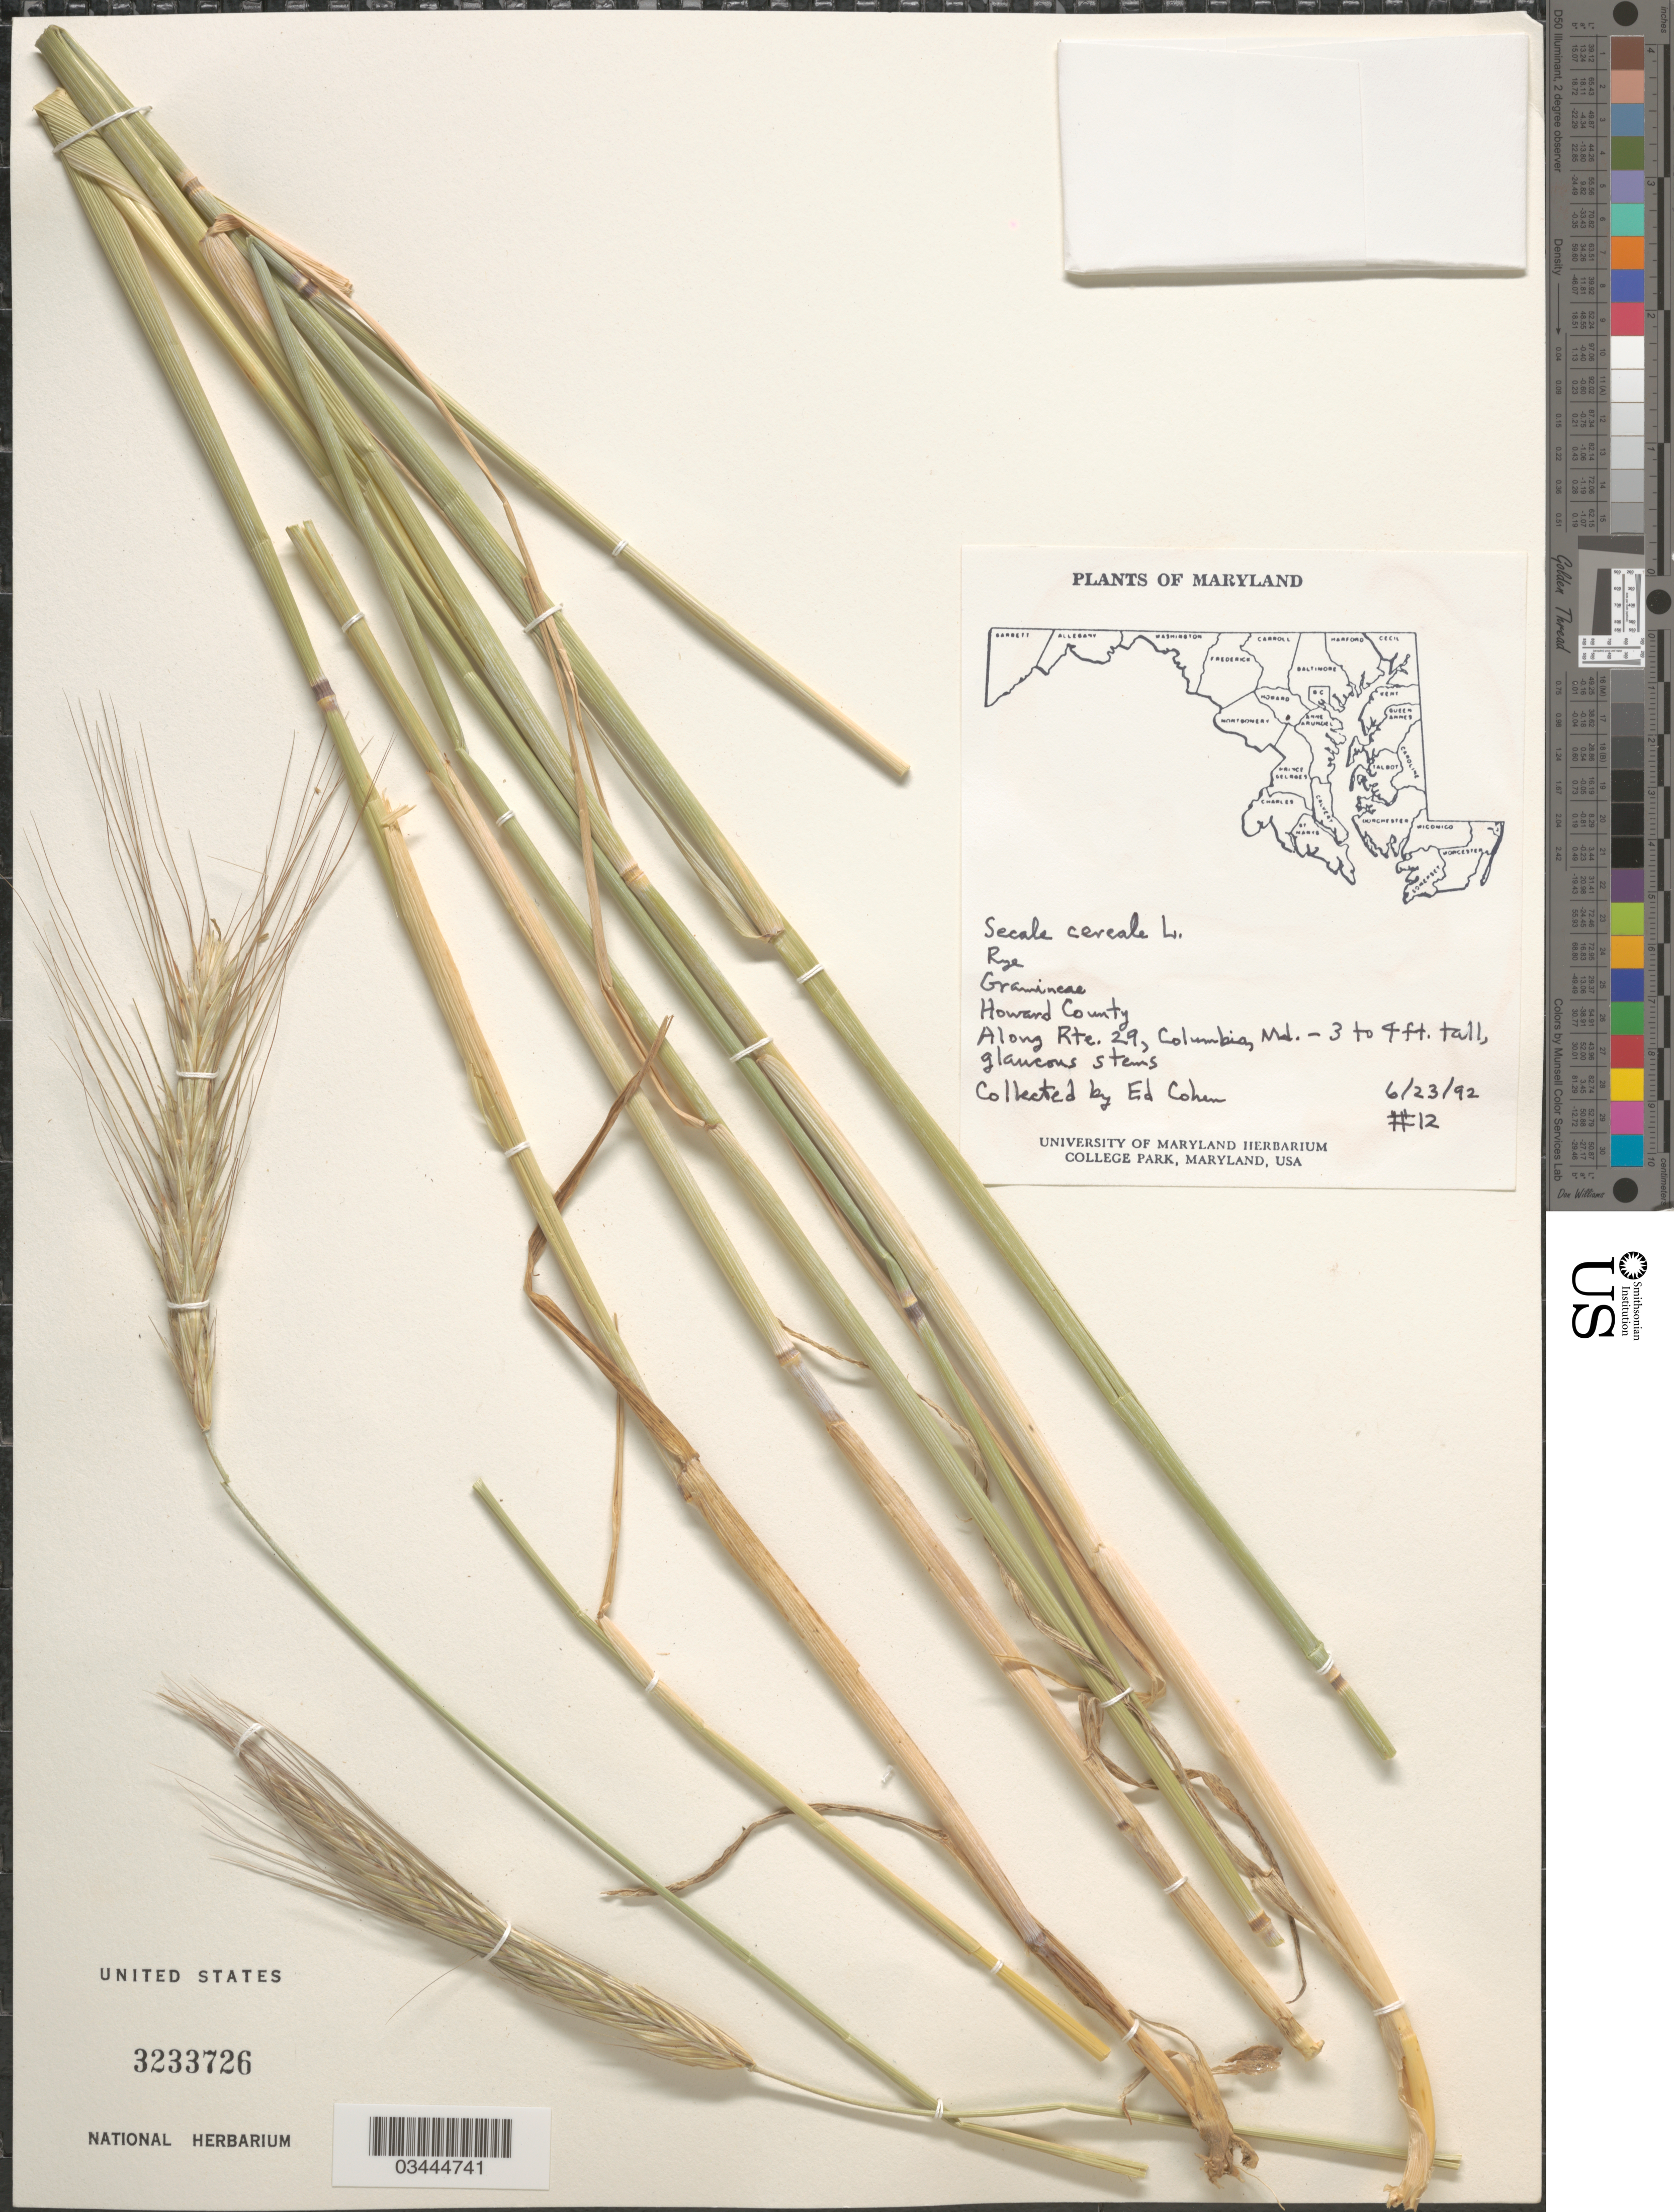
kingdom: Plantae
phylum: Tracheophyta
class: Liliopsida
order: Poales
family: Poaceae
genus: Secale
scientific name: Secale cereale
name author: L.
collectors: E. Cohen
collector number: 12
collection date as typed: Transcribed d/m/y: 23/6/92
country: United States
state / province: Maryland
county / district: Howard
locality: Howard County. Along Rte. 29, Columbia.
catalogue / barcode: US 3233726